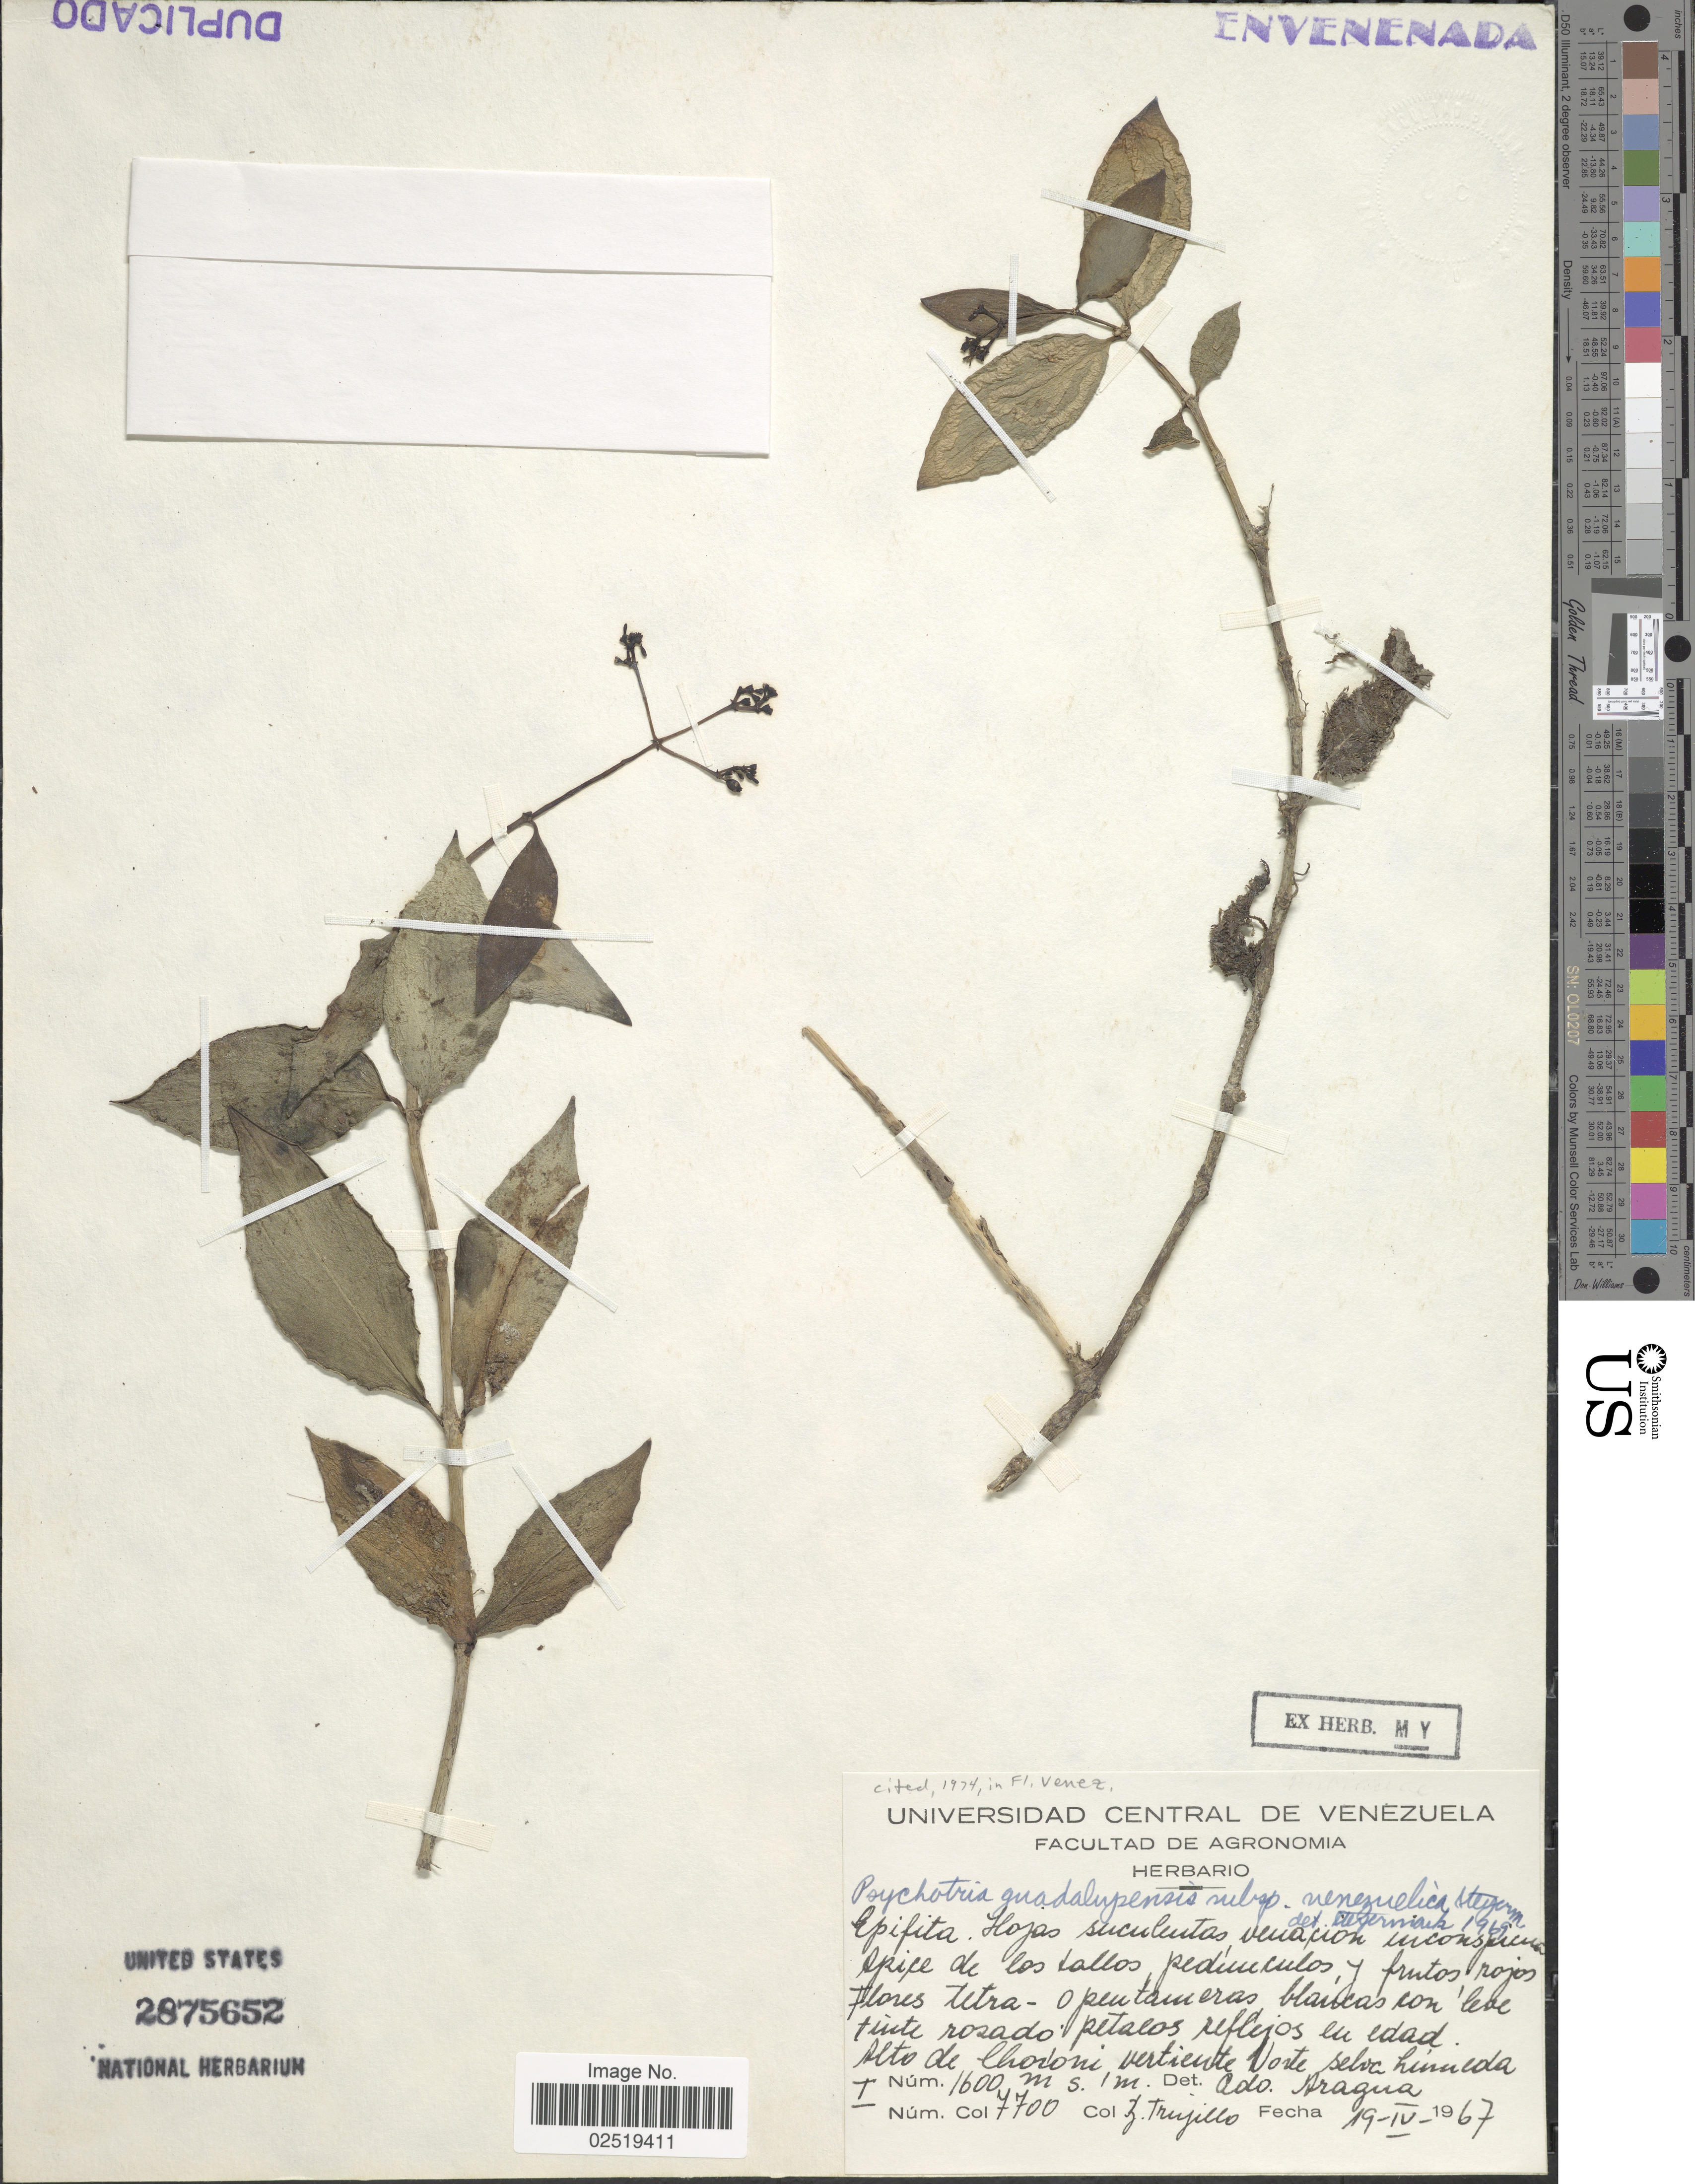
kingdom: Plantae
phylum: Tracheophyta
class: Magnoliopsida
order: Gentianales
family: Rubiaceae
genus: Psychotria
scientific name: Psychotria guadalupensis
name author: (DC.) R.A. Howard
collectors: B. Trujillo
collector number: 7700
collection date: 1967-04-19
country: Venezuela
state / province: Aragua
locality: Alto de Choroní, vertiente Norte selva humeda.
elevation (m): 1600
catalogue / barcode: US 2875652